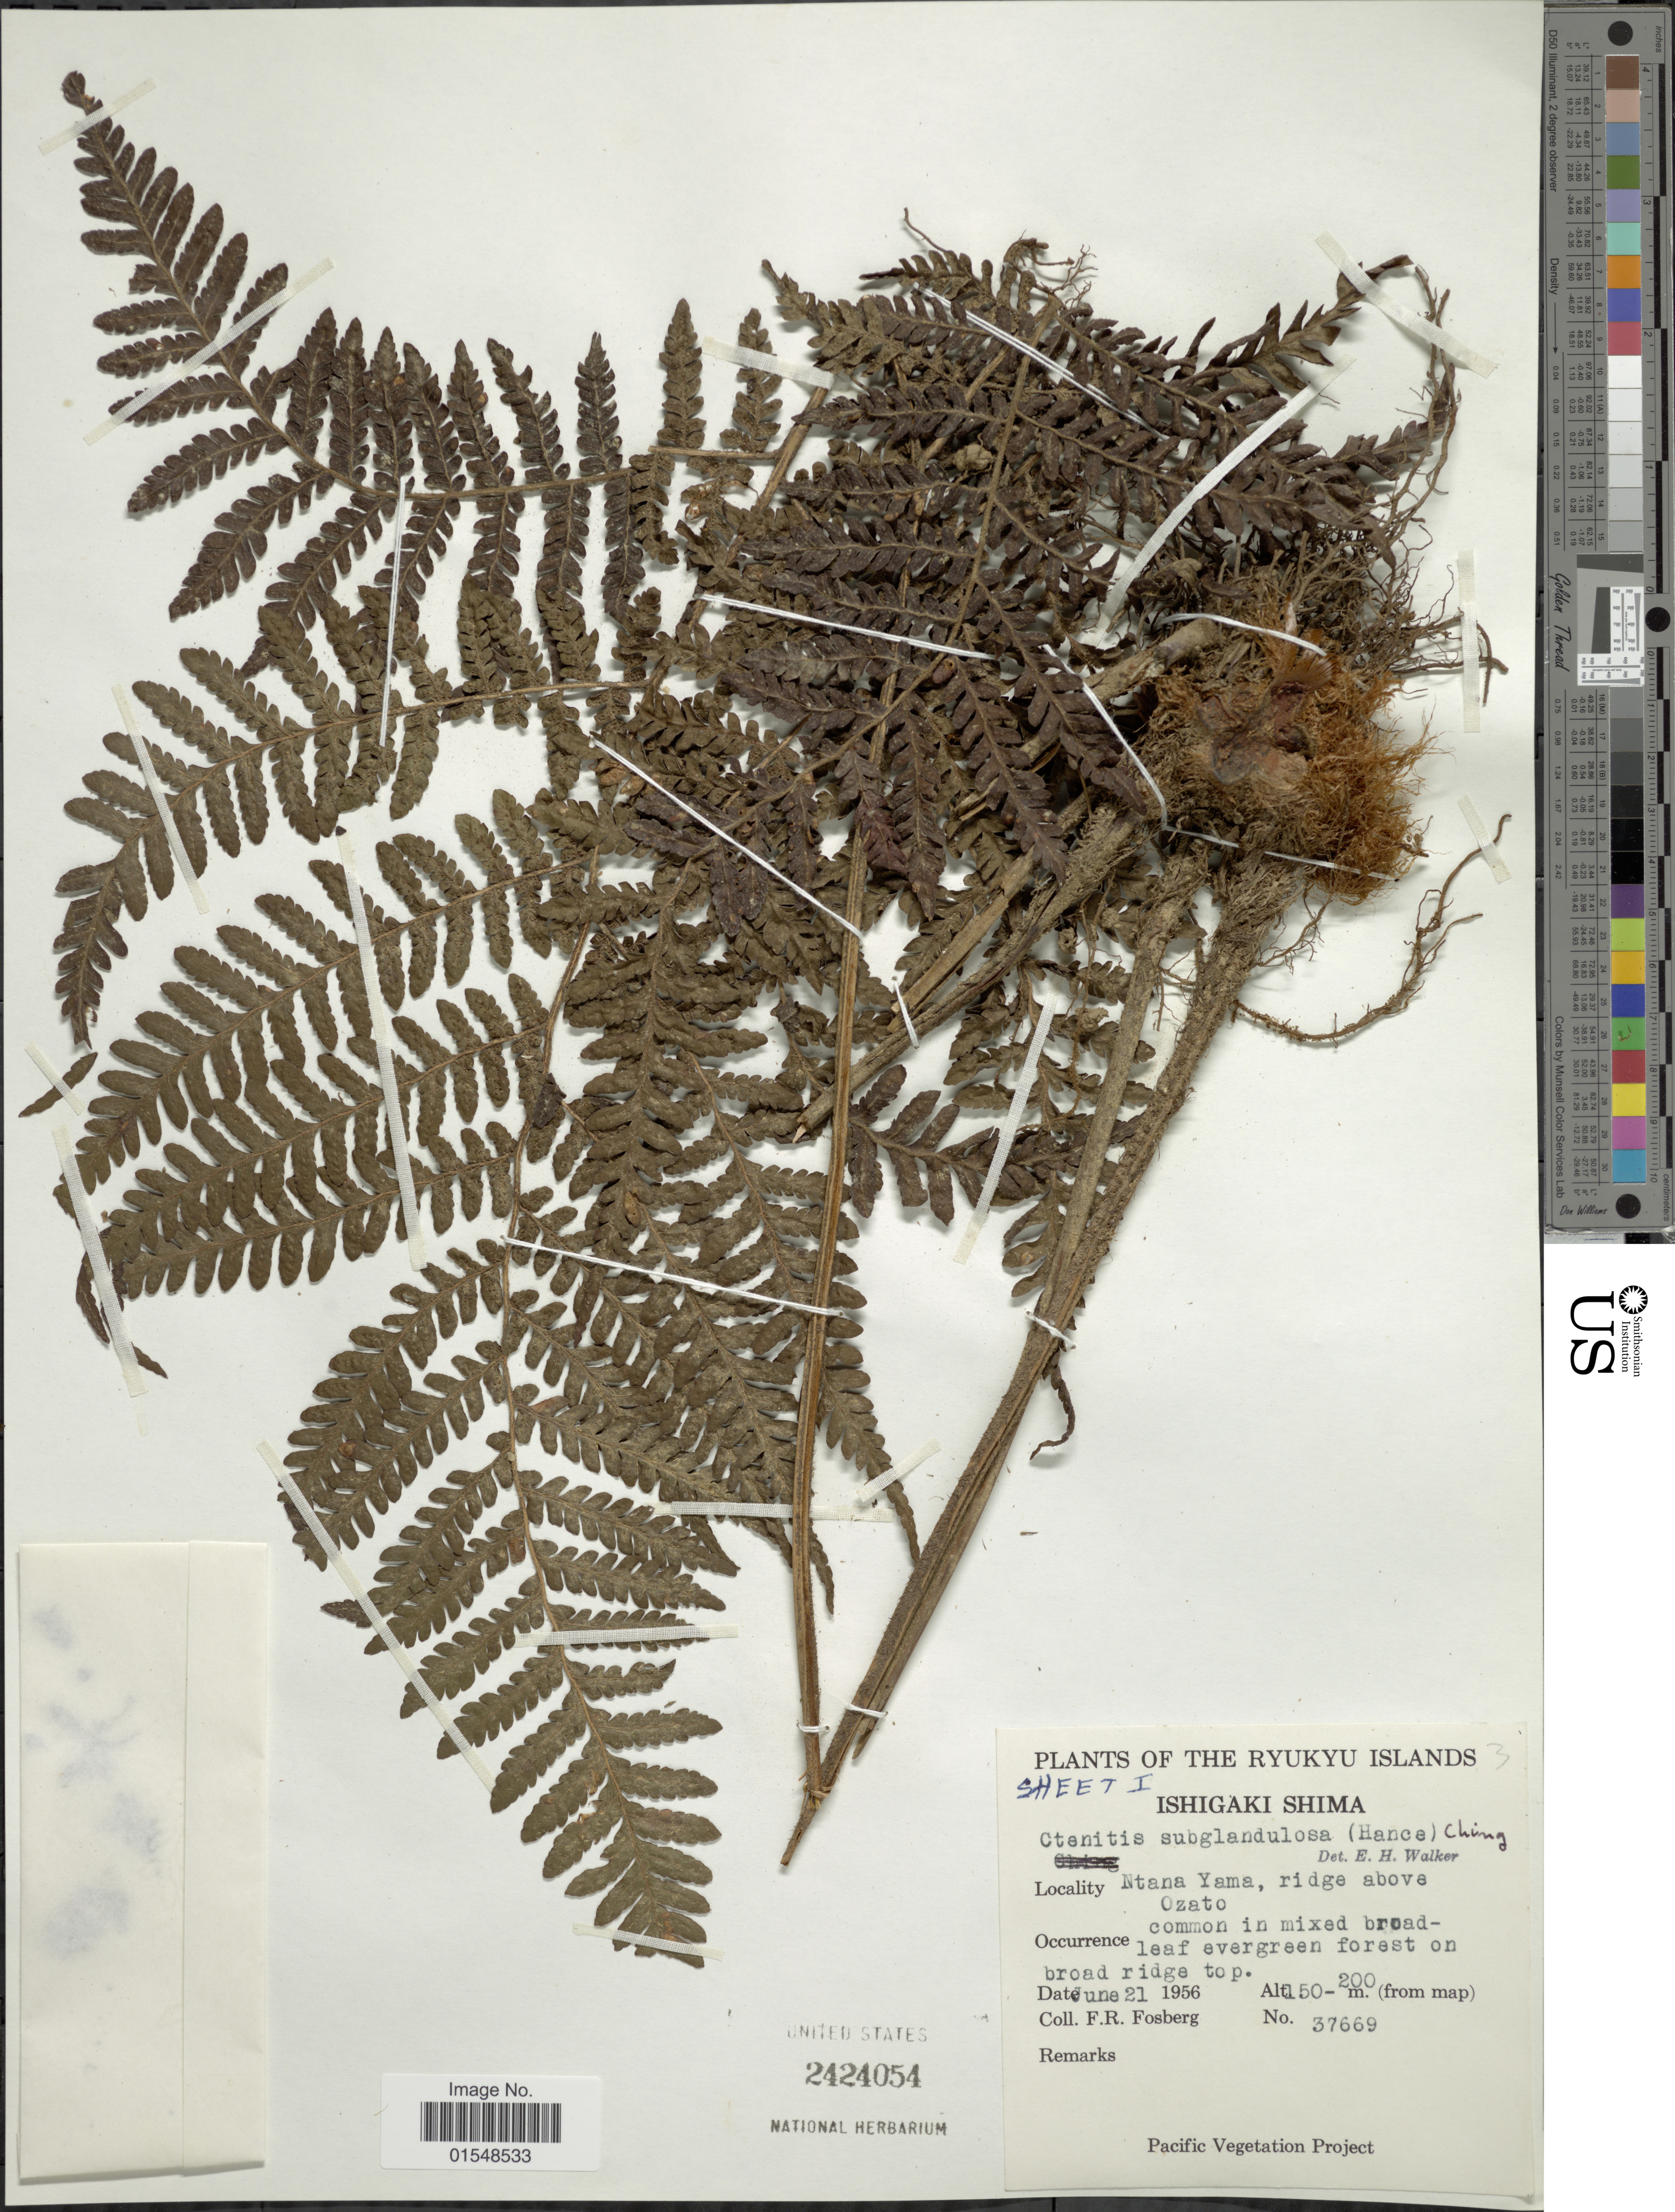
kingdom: Plantae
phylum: Tracheophyta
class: Polypodiopsida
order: Polypodiales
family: Dryopteridaceae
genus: Ctenitis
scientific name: Ctenitis subglandulosa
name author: (Hance) Ching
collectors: F. R. Fosberg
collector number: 37669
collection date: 1956-06-21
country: Japan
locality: Ryukyu Islands, Ntana Yama, ridge above Ozato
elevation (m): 150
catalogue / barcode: US 2424054